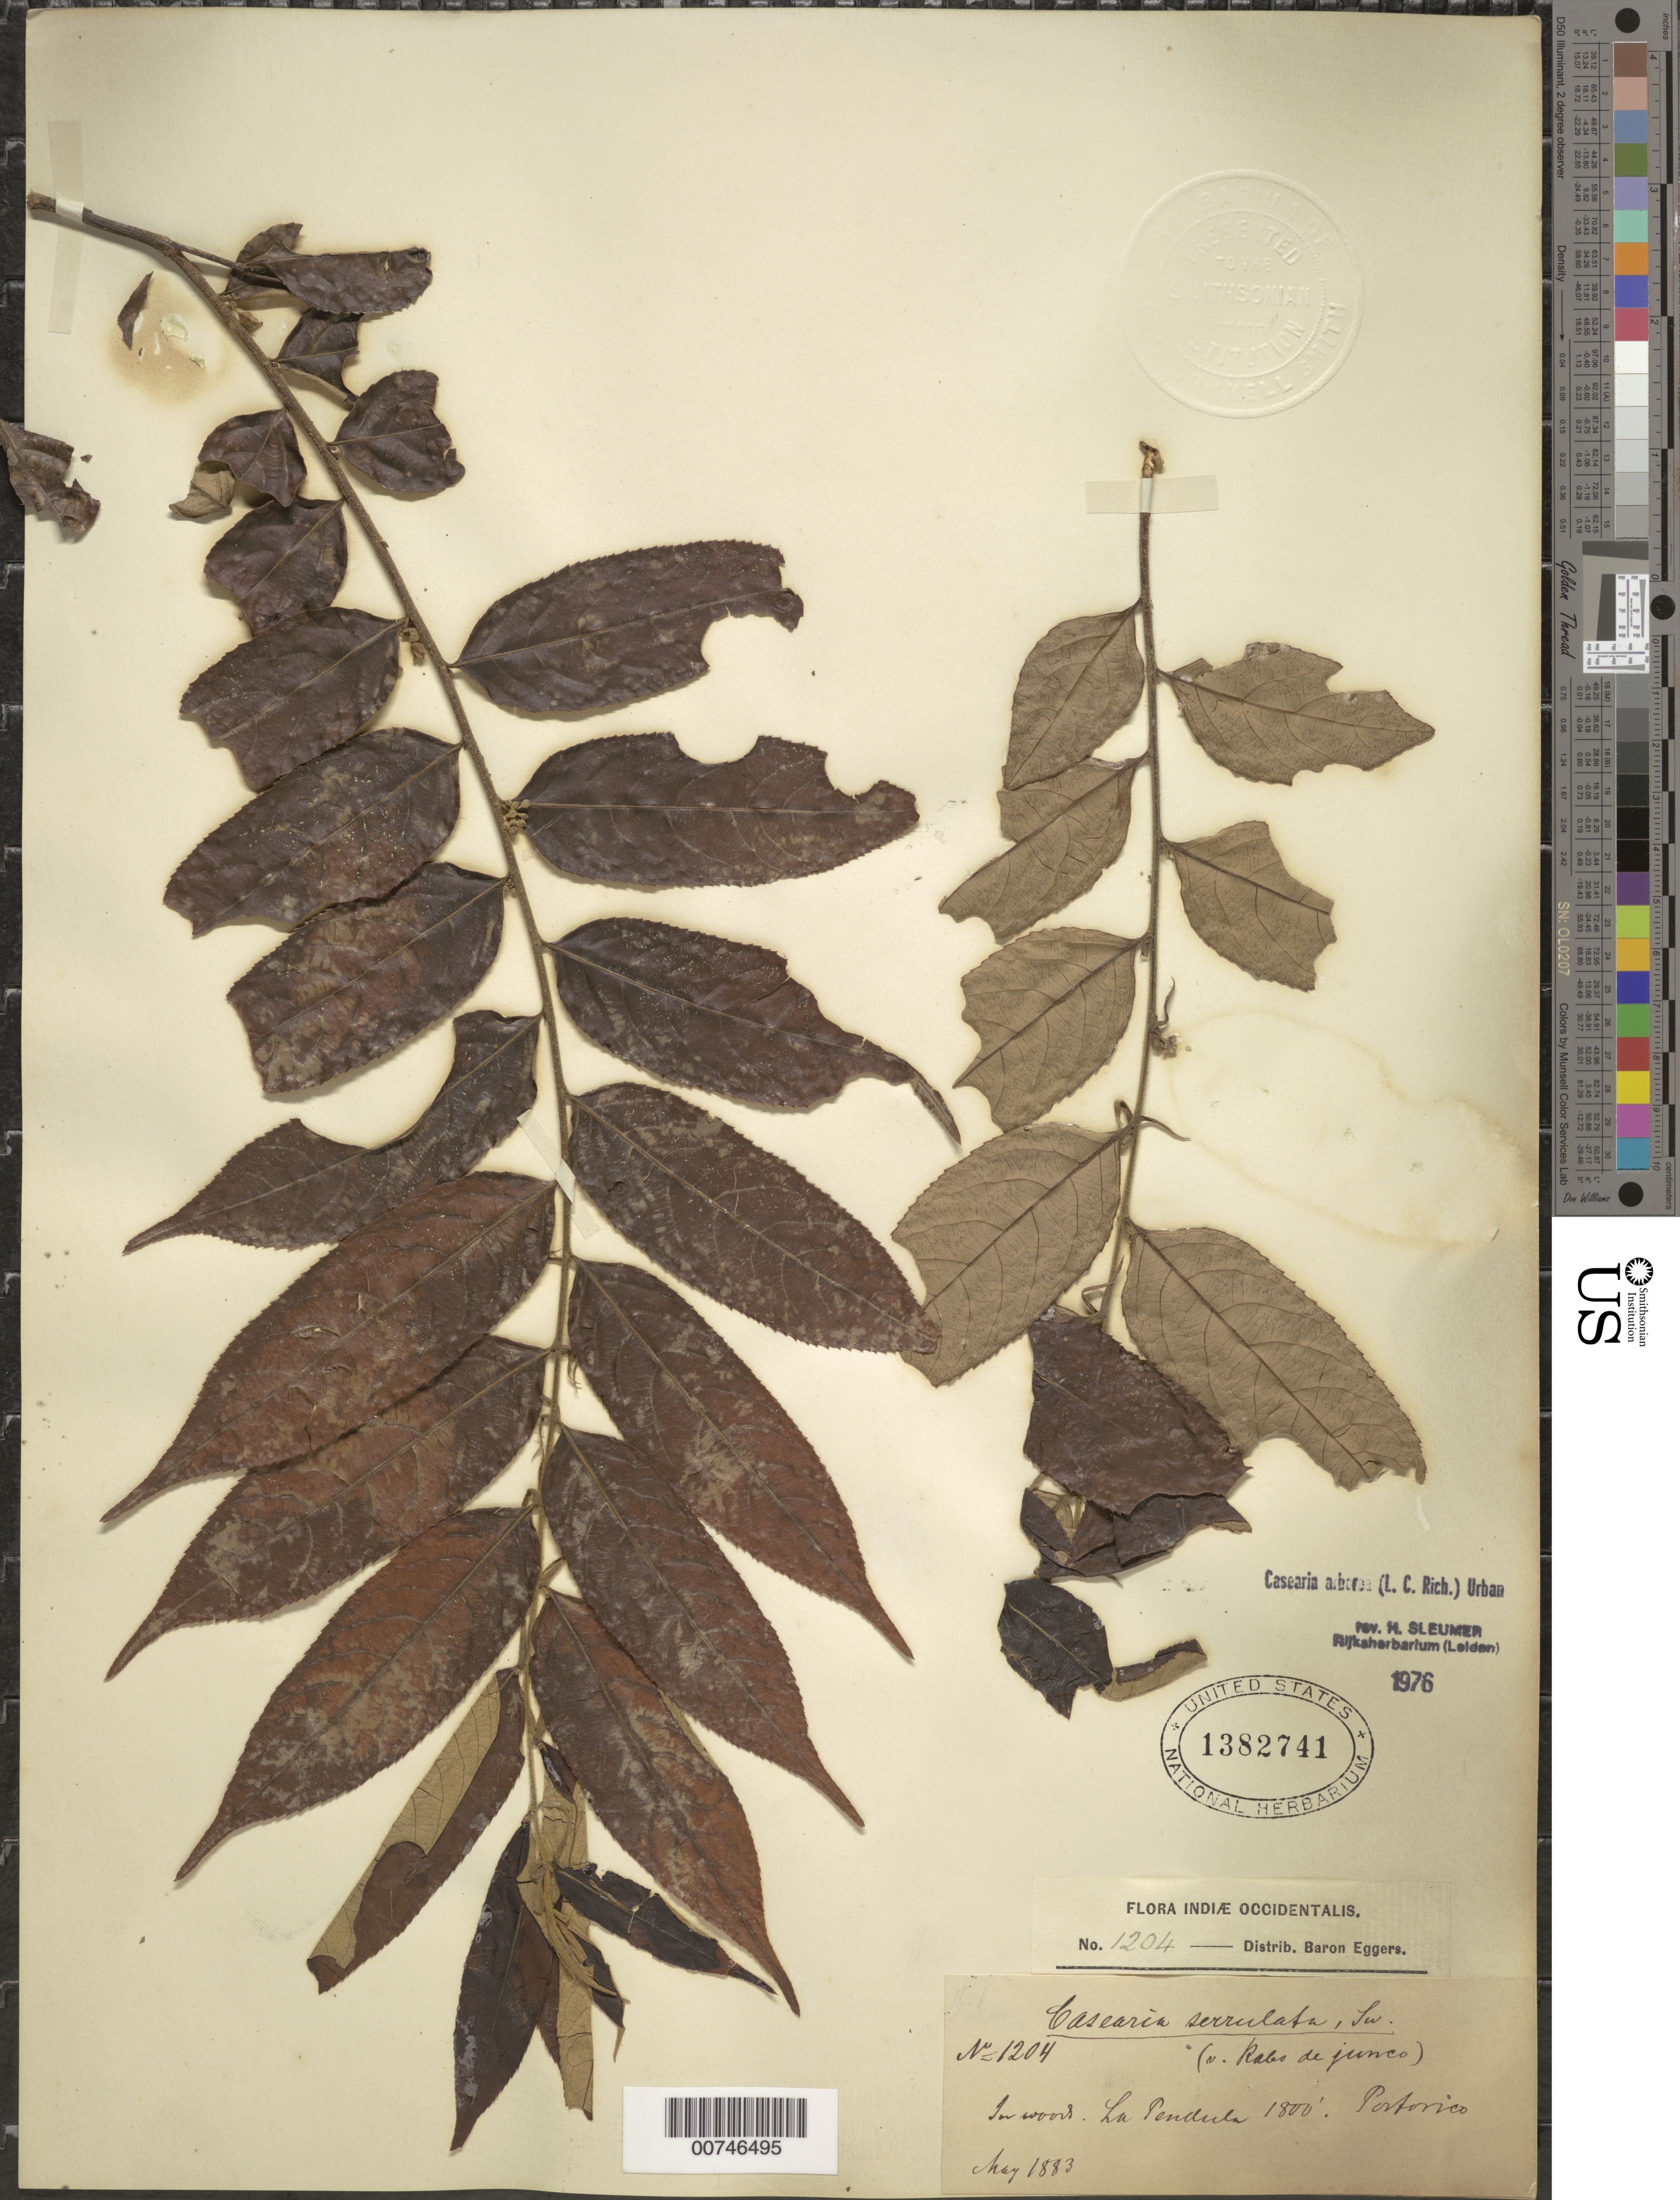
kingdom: Plantae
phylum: Tracheophyta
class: Magnoliopsida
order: Malpighiales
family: Salicaceae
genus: Casearia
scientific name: Casearia arborea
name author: (Rich.) Urb.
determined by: Sleumer, H. O.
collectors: H. F. A. von Eggers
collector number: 1204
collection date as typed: May 1883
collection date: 1883-05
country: Puerto Rico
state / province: Lajas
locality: La Pendula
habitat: In woods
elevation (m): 549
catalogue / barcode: US 1382741